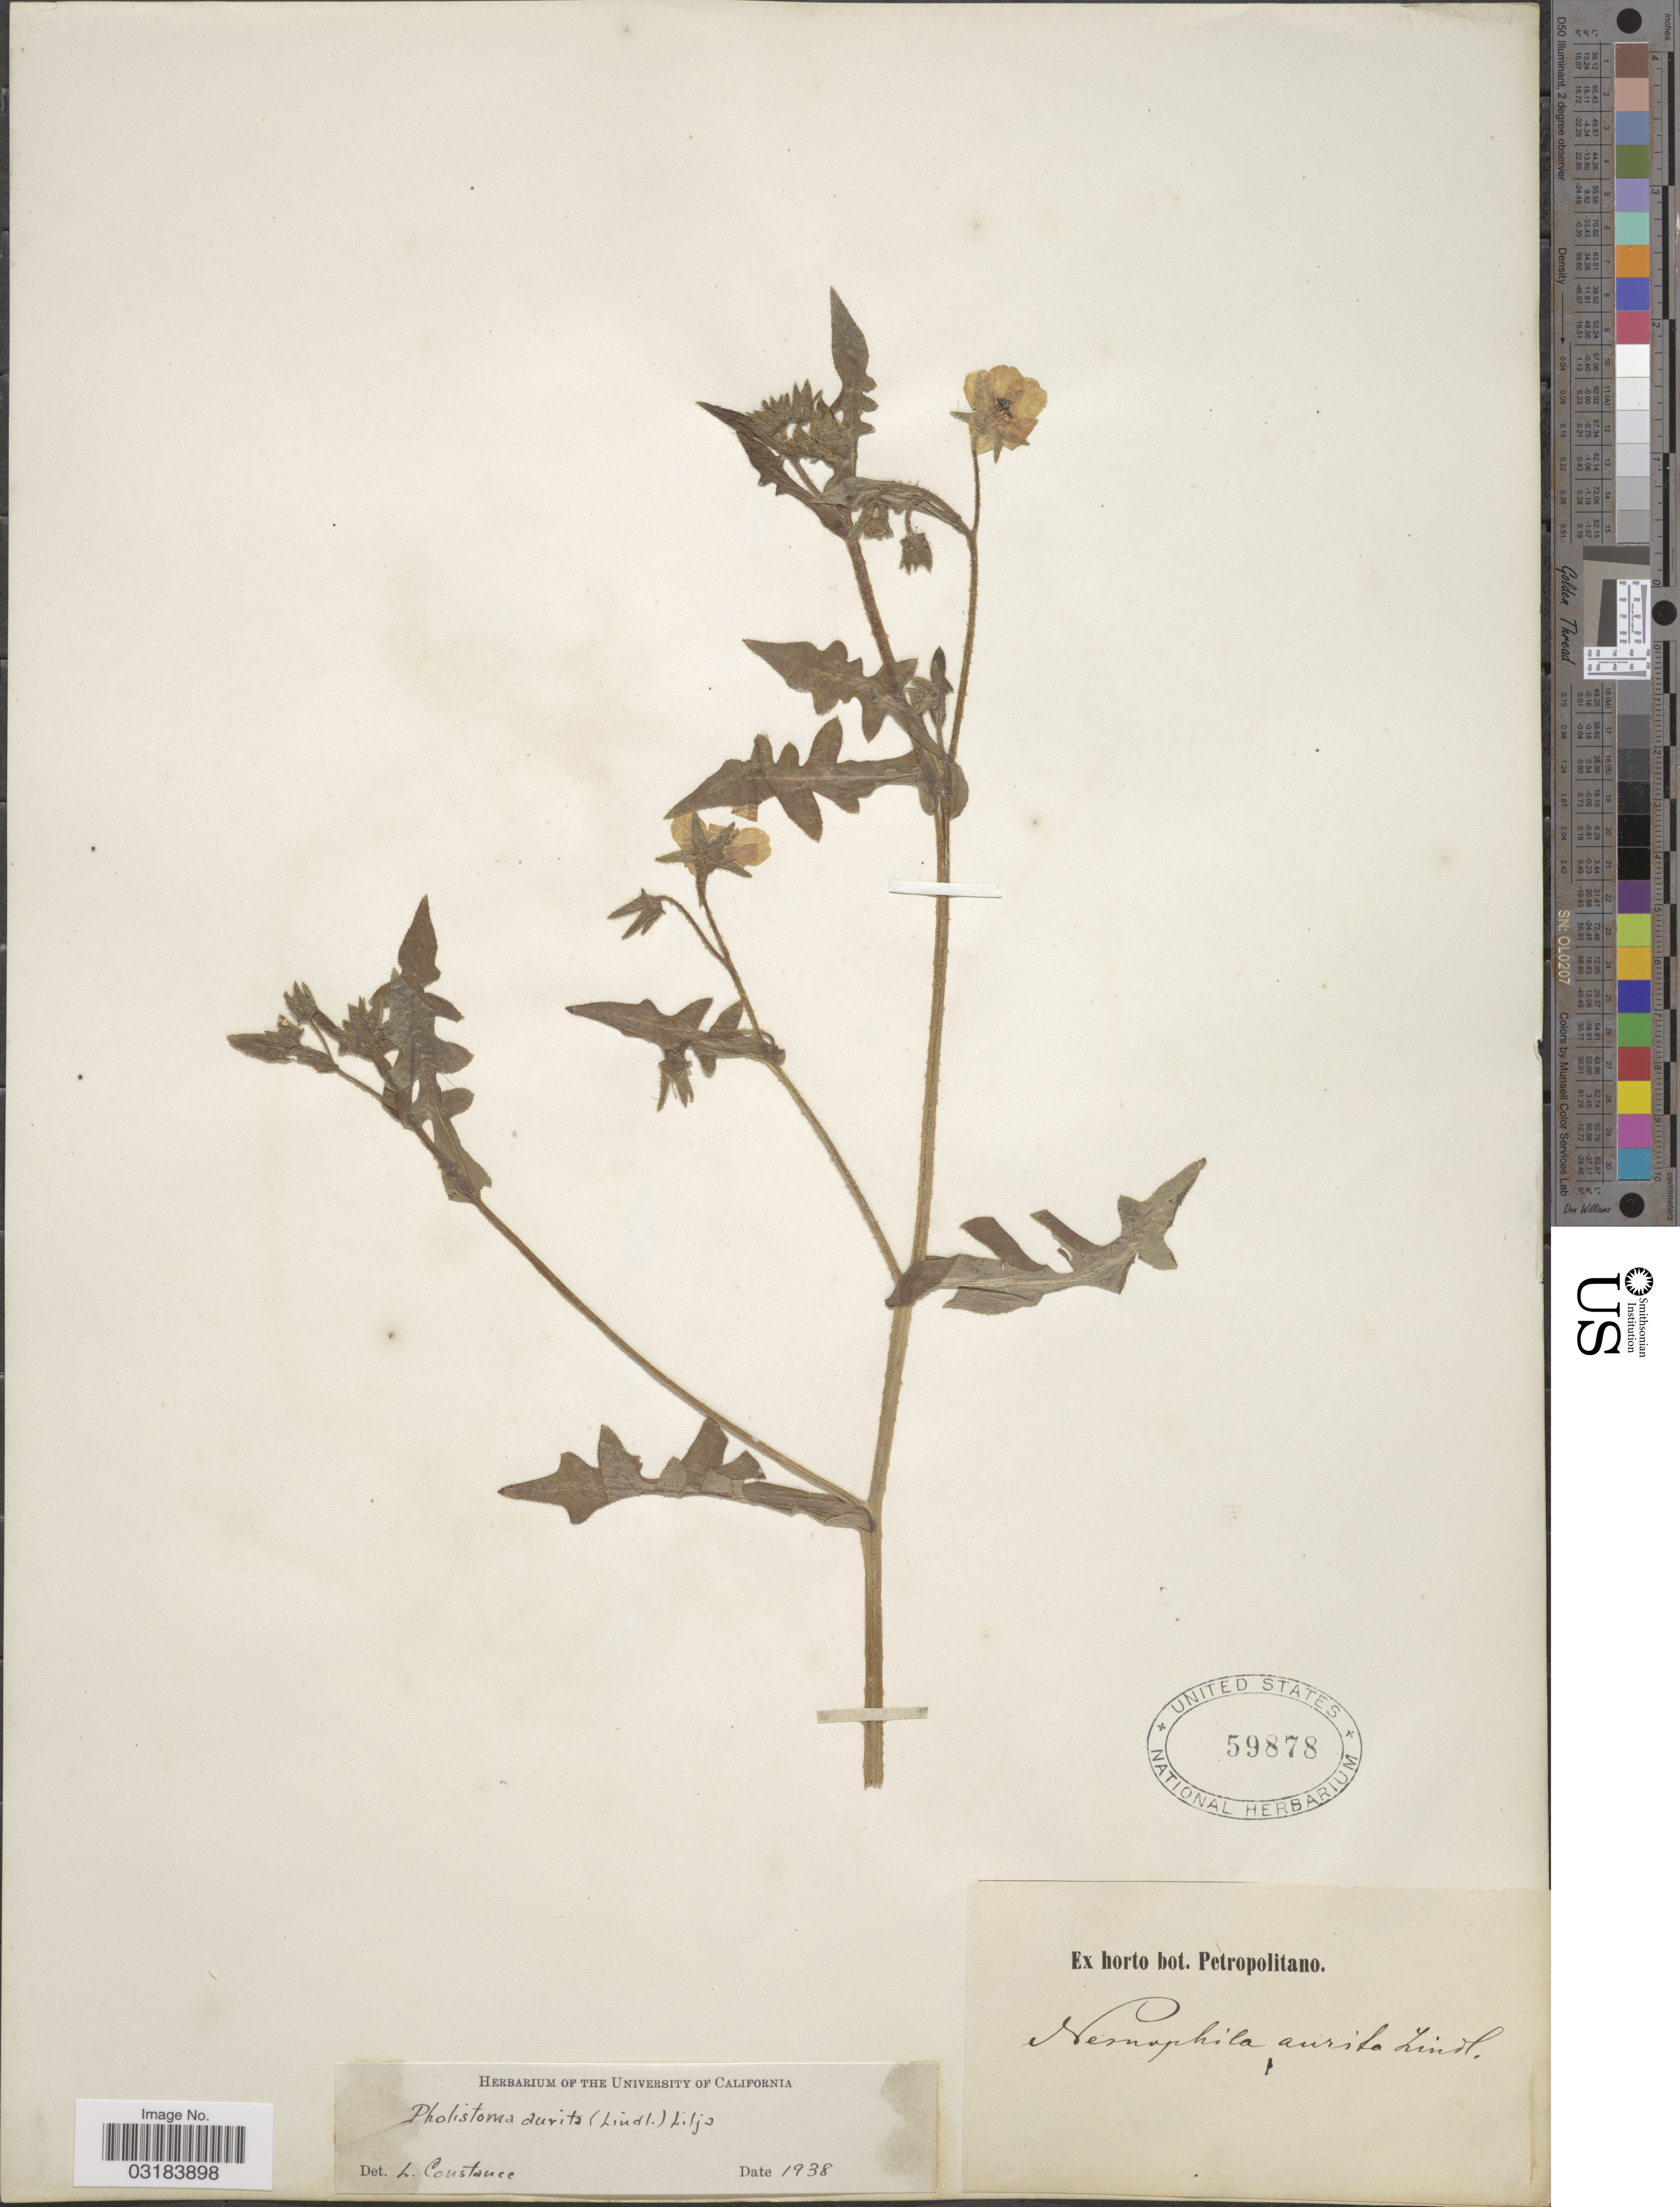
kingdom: Plantae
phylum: Tracheophyta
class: Magnoliopsida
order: Boraginales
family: Hydrophyllaceae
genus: Pholistoma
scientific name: Pholistoma auritum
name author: (Lindl.) Lilja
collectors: ex Horto Bot. Petropolitano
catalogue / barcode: US 59878